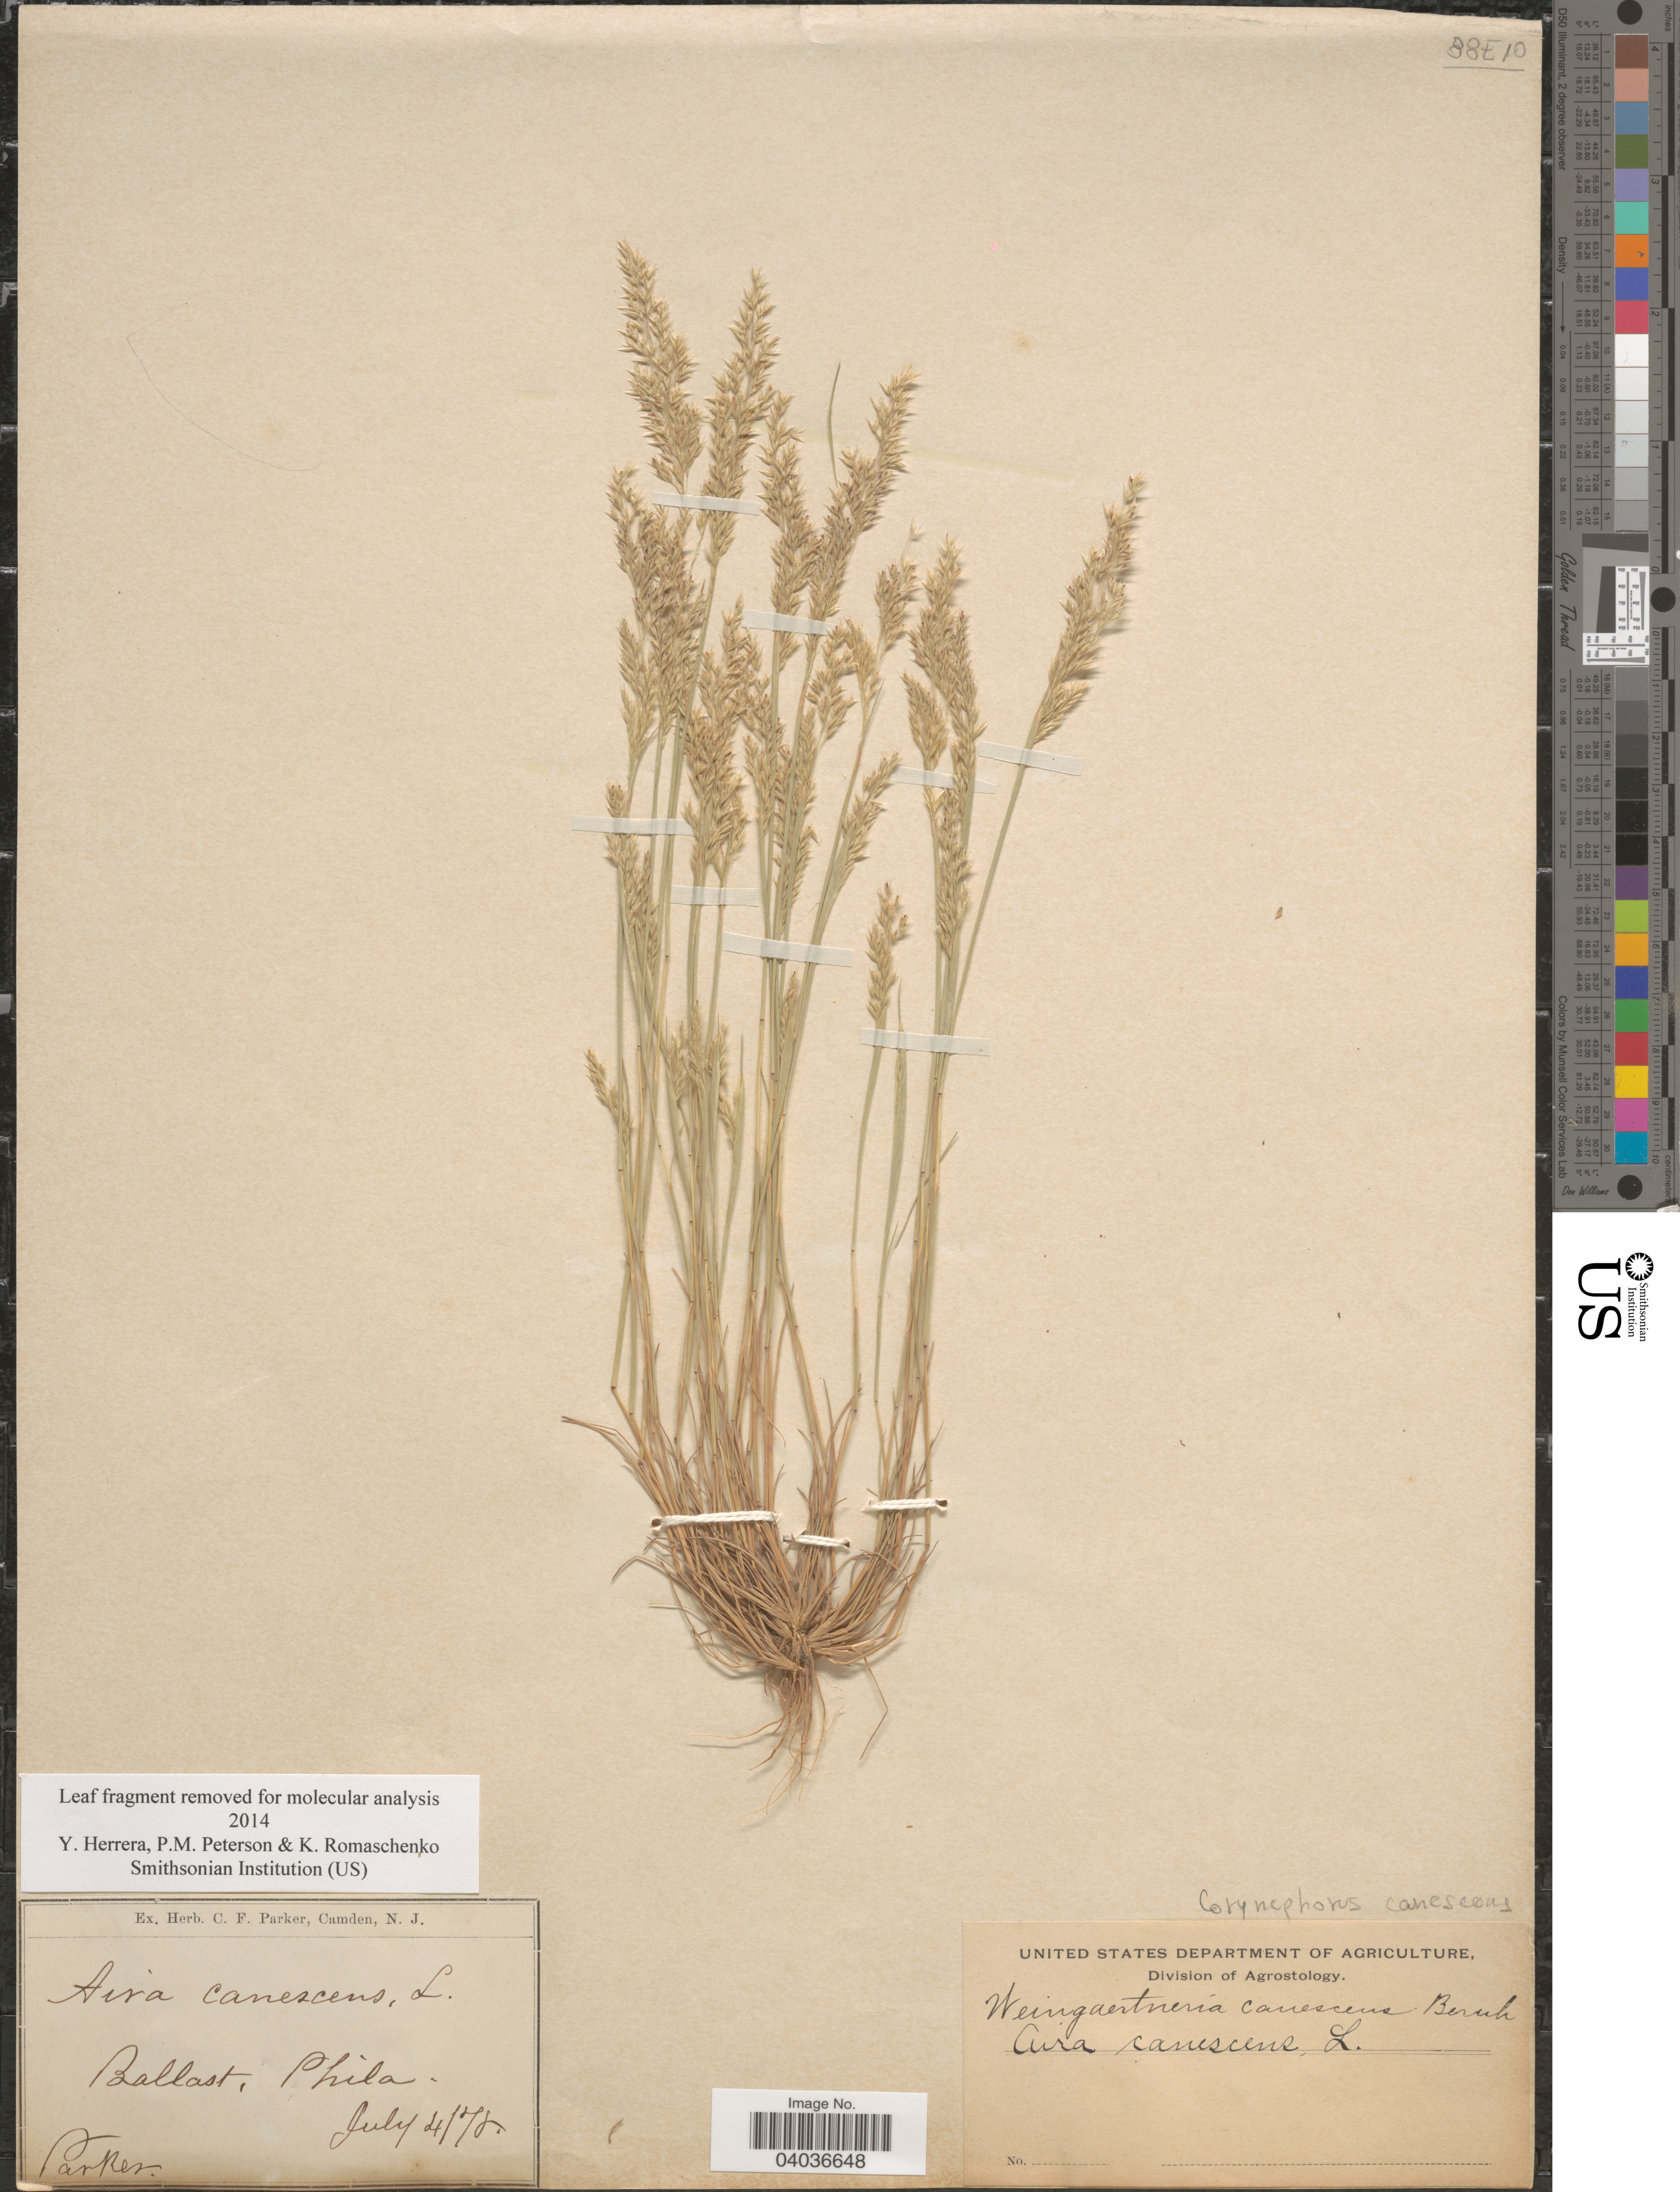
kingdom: Plantae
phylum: Tracheophyta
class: Liliopsida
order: Poales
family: Poaceae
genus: Corynephorus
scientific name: Corynephorus canescens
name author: (L, MEL) P. Beauv.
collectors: C. F. Parker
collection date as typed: Transcribed d/m/y: 4/7/78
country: United States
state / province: New Jersey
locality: Ballast, Phila.